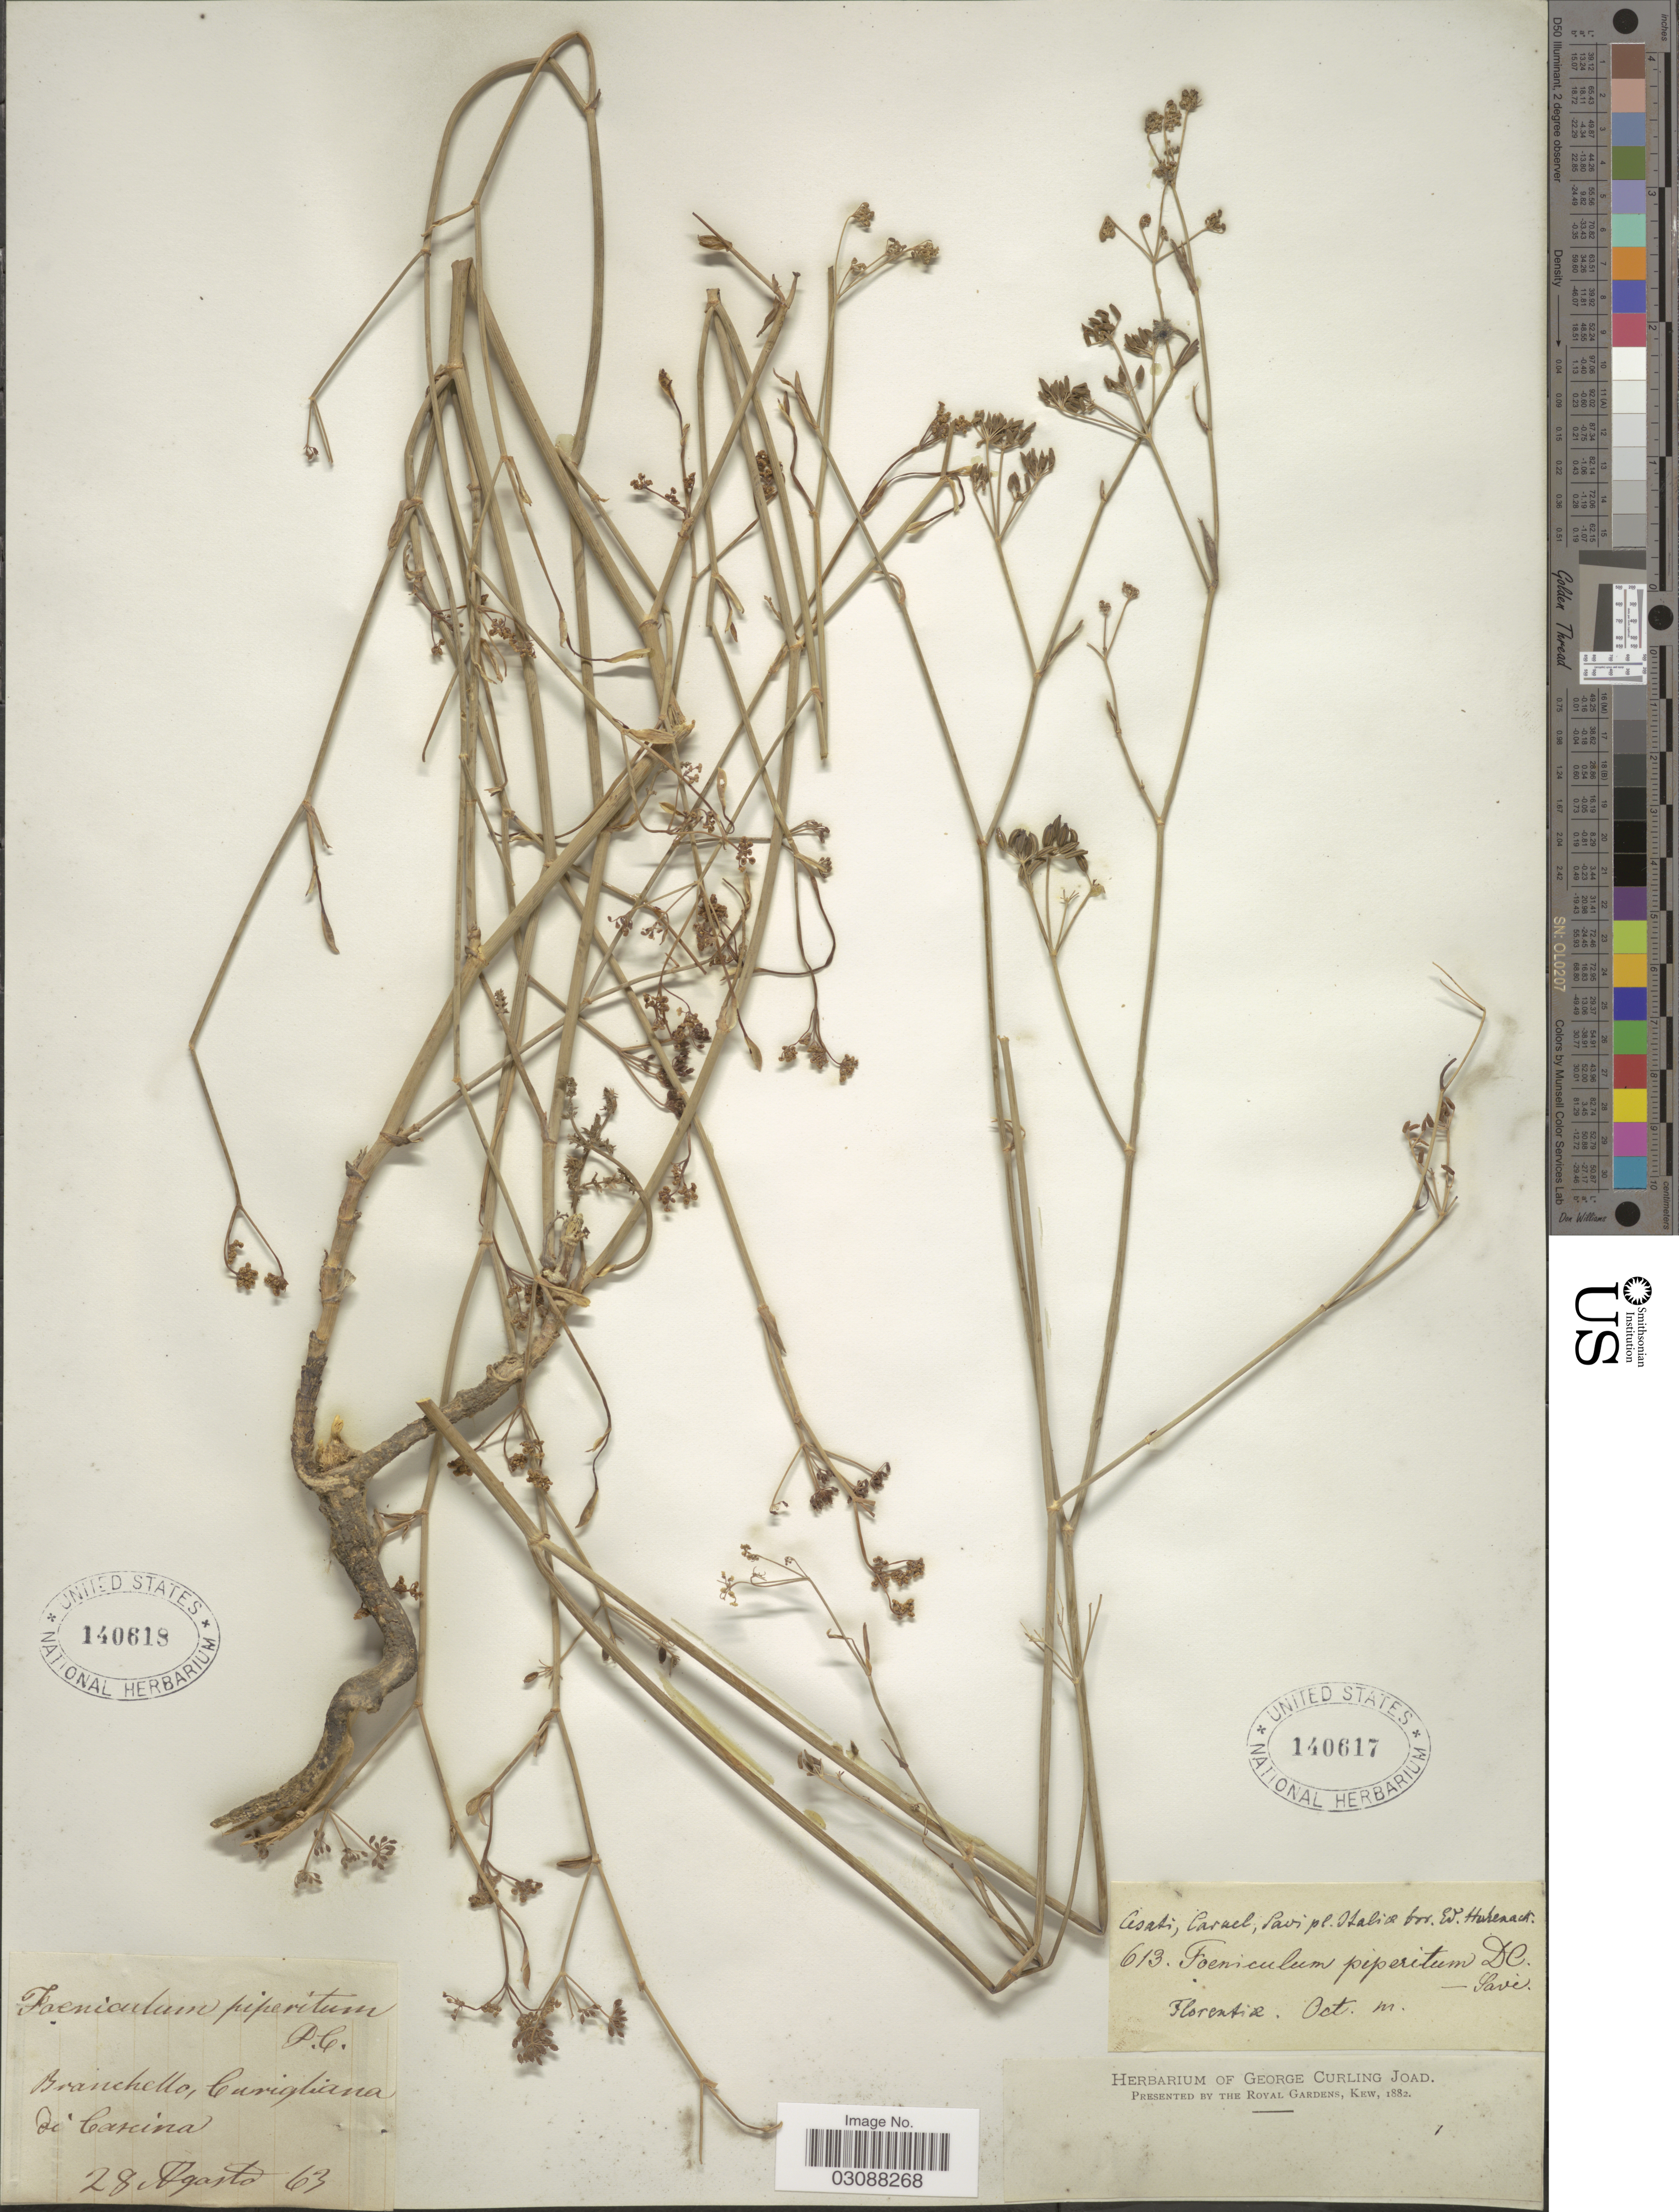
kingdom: Plantae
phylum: Tracheophyta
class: Magnoliopsida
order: Apiales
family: Apiaceae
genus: Foeniculum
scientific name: Foeniculum vulgare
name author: Mill.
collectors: Cesati, Caruel & Pavi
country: Italy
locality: Italiæ bor. Forentiæ.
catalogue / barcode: US 140617-2